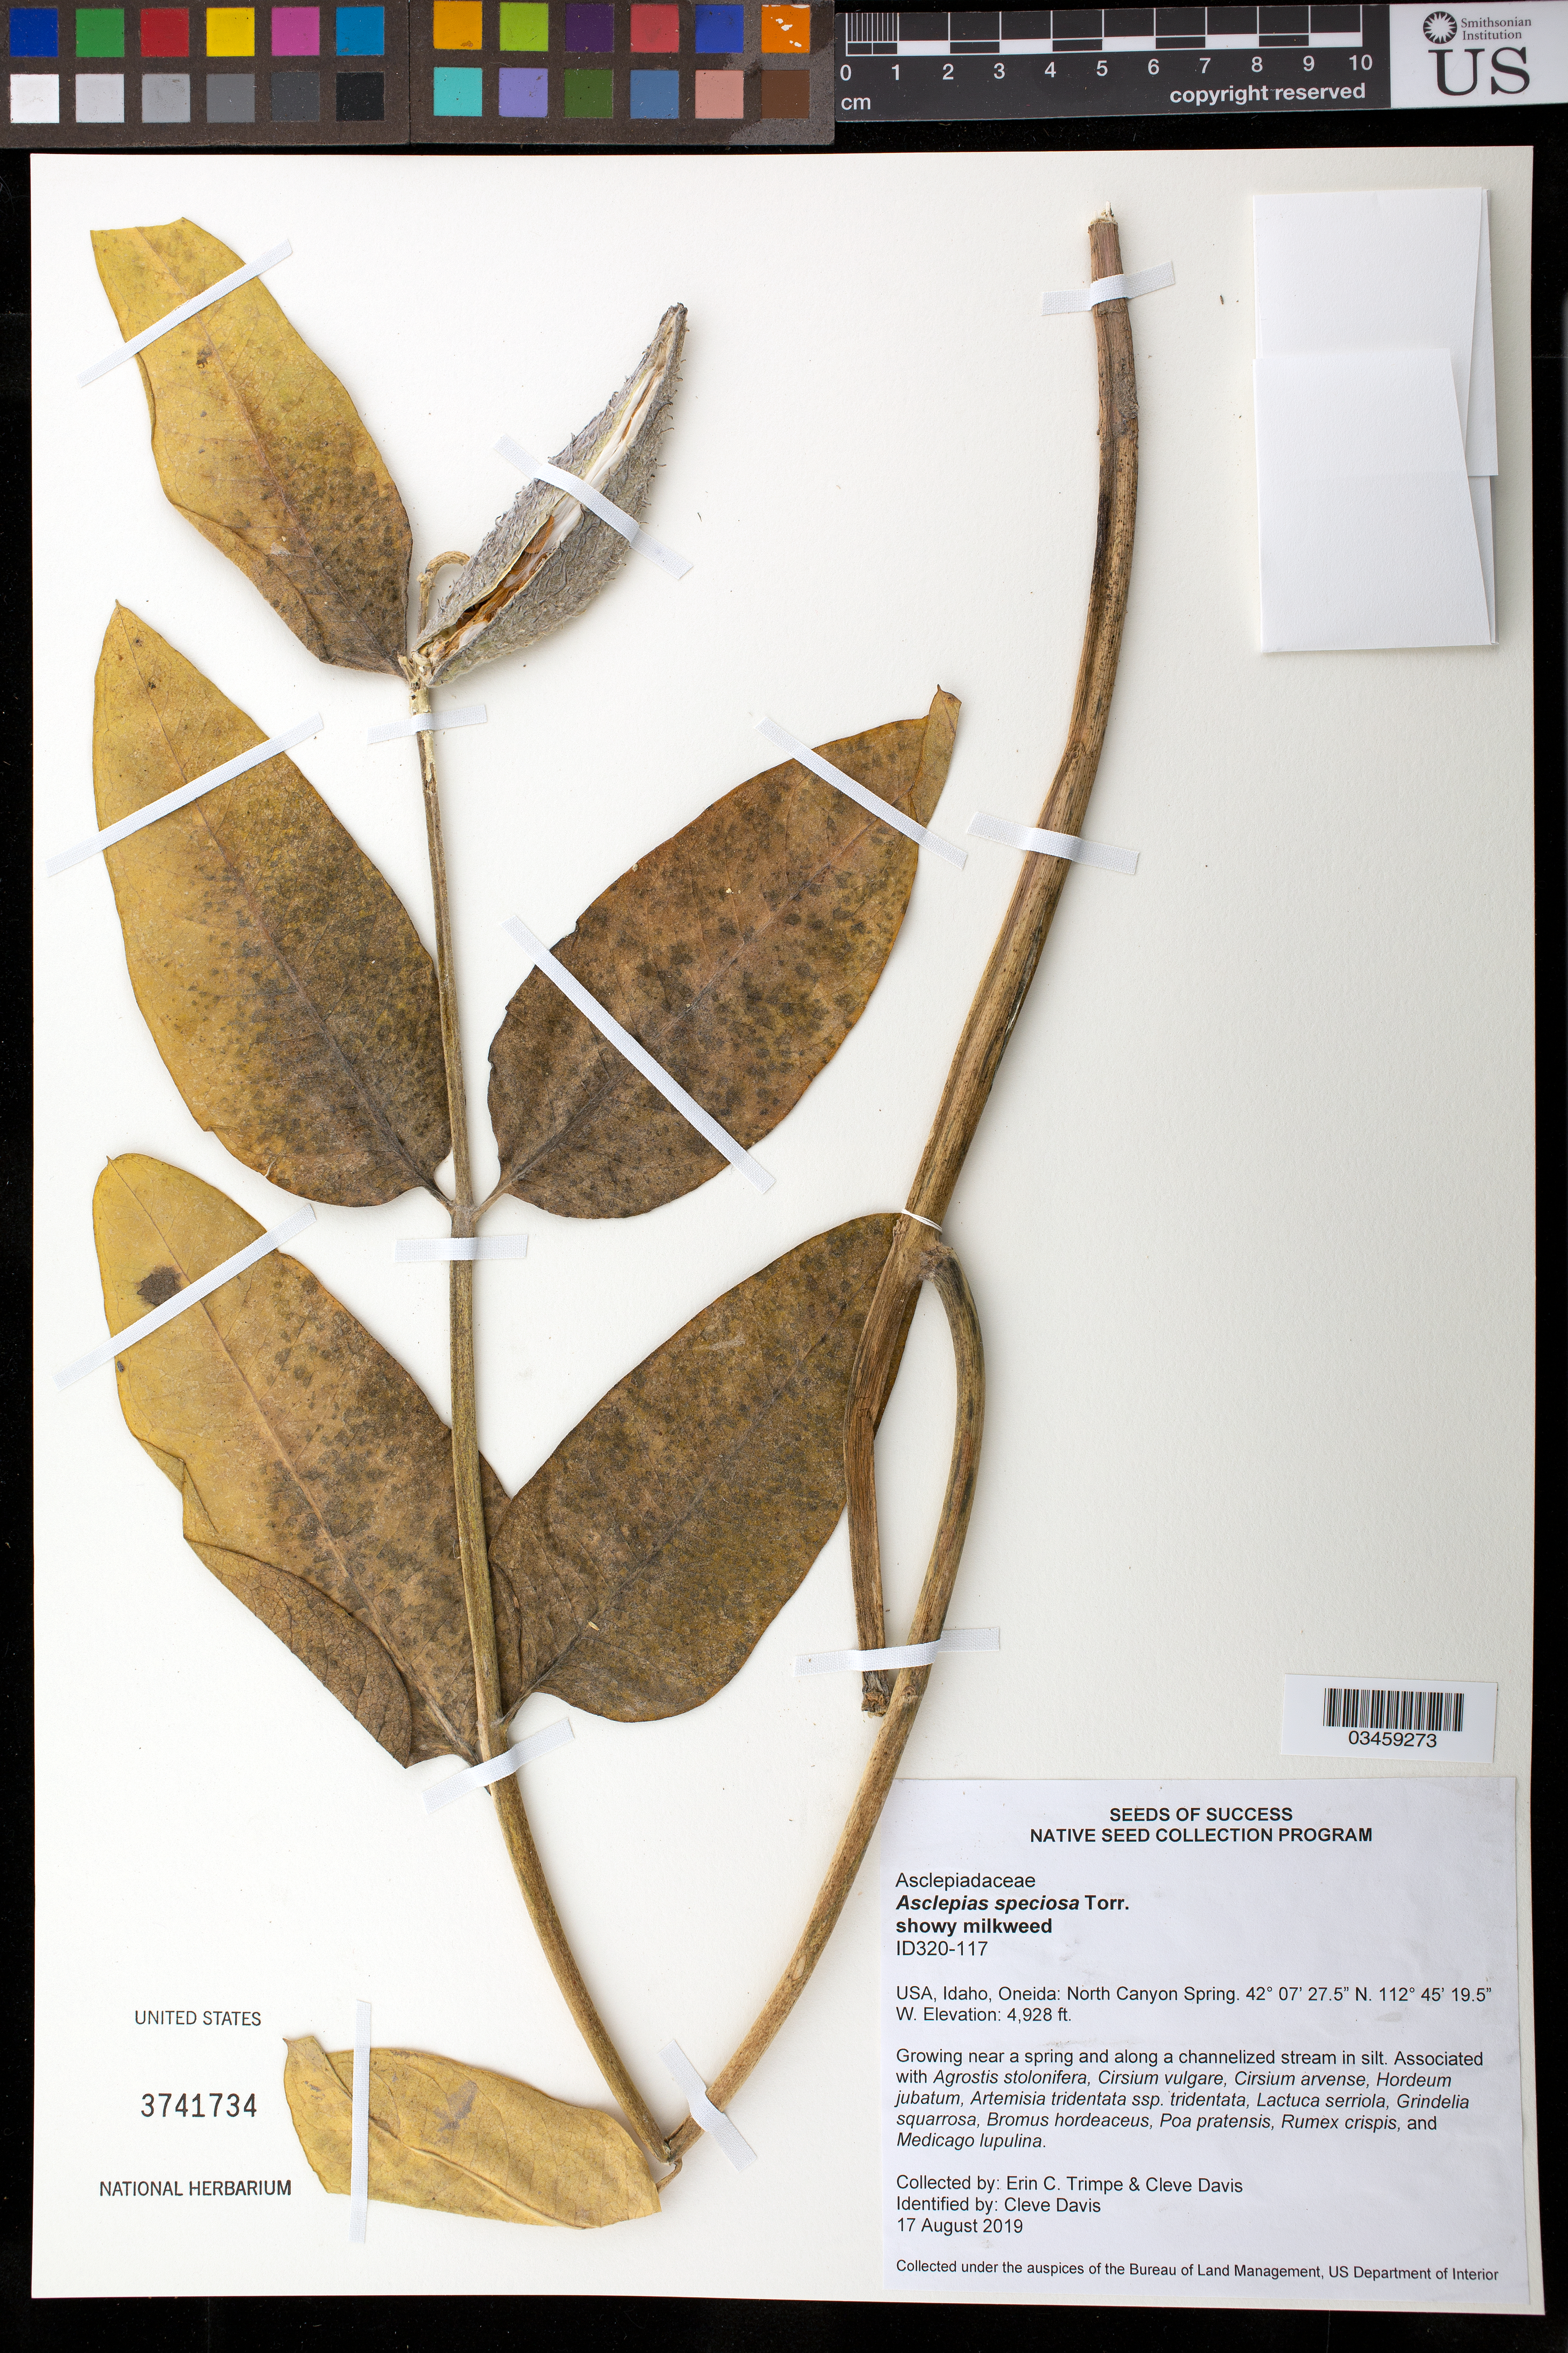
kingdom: Plantae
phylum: Tracheophyta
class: Magnoliopsida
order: Gentianales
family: Apocynaceae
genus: Asclepias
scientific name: Asclepias speciosa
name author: Torr.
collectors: E. Trimpe & C. Davis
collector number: ID320-117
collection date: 2019-08-17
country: United States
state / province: Idaho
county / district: Oneida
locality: North Canyon Spring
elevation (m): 1502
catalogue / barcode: US 3741734